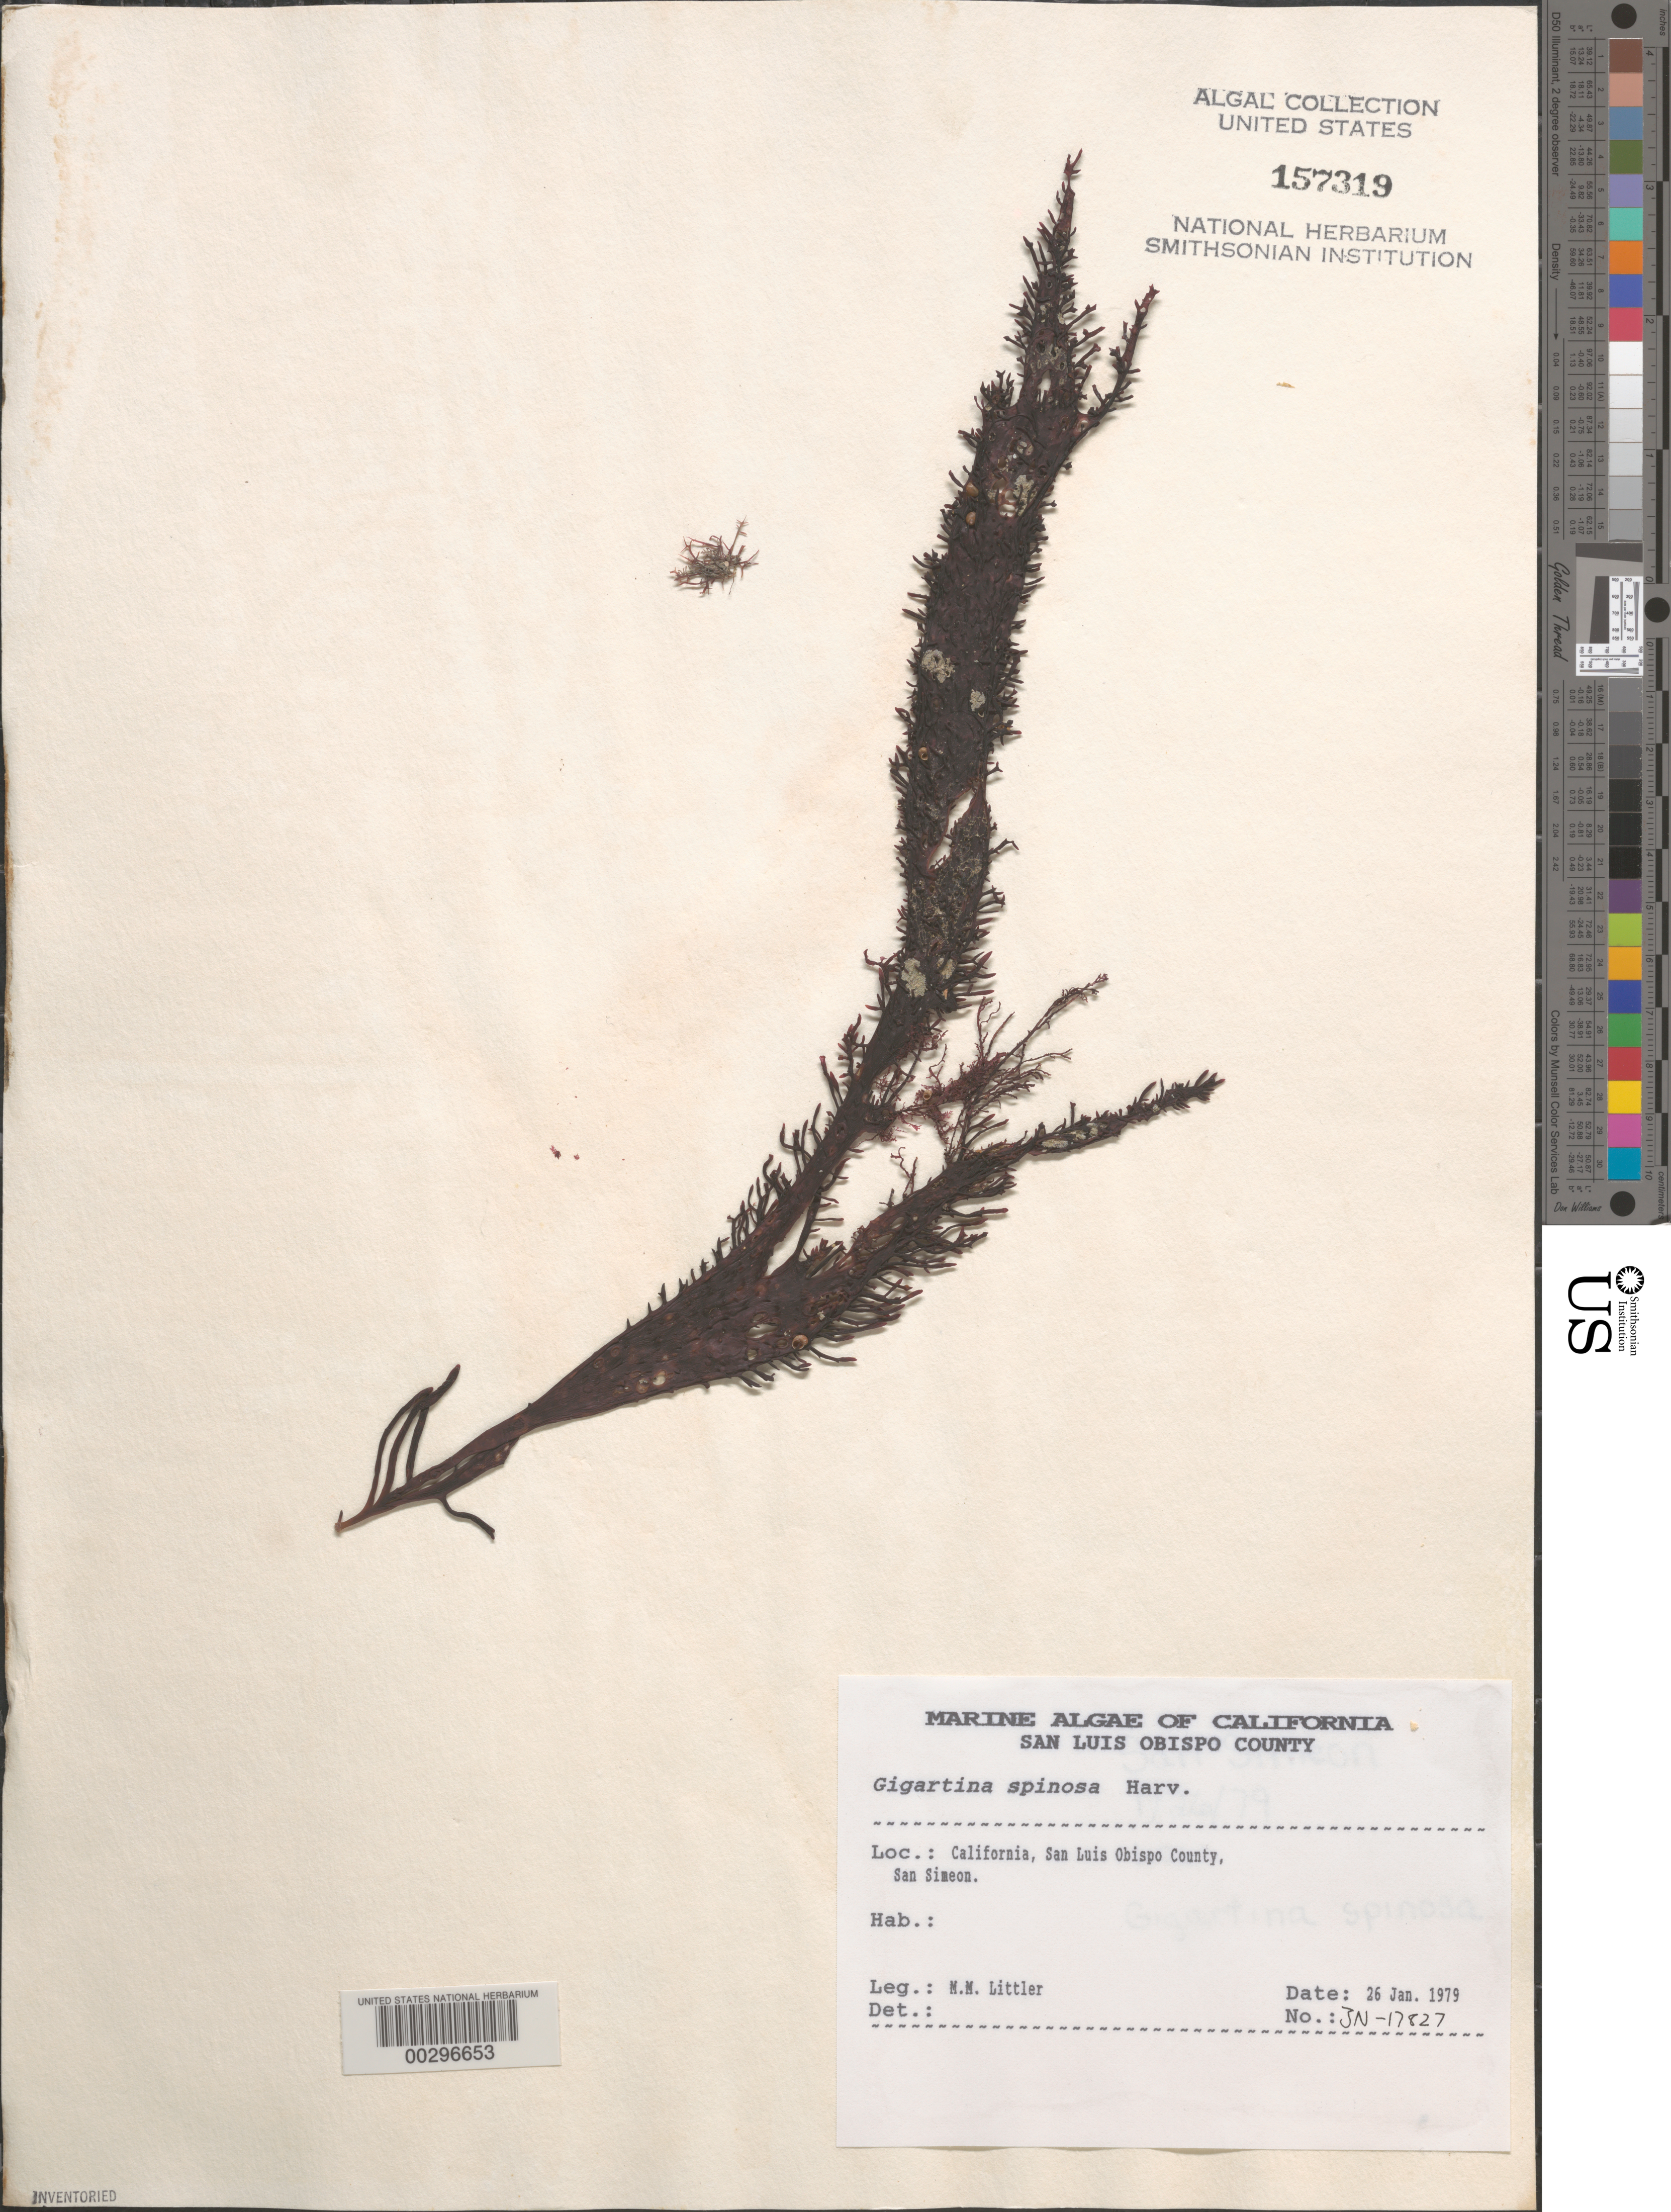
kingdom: Plantae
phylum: Rhodophyta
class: Florideophyceae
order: Gigartinales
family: Gigartinaceae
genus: Chondracanthus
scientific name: Chondracanthus spinosus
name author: (Kütz.) Guiry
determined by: Algae name updating Project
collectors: M. M. Littler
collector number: Jn-17827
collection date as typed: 26 Jan 1979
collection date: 1979-01-26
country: United States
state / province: California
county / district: San Luis Obispo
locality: San Simeon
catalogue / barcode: US 157319